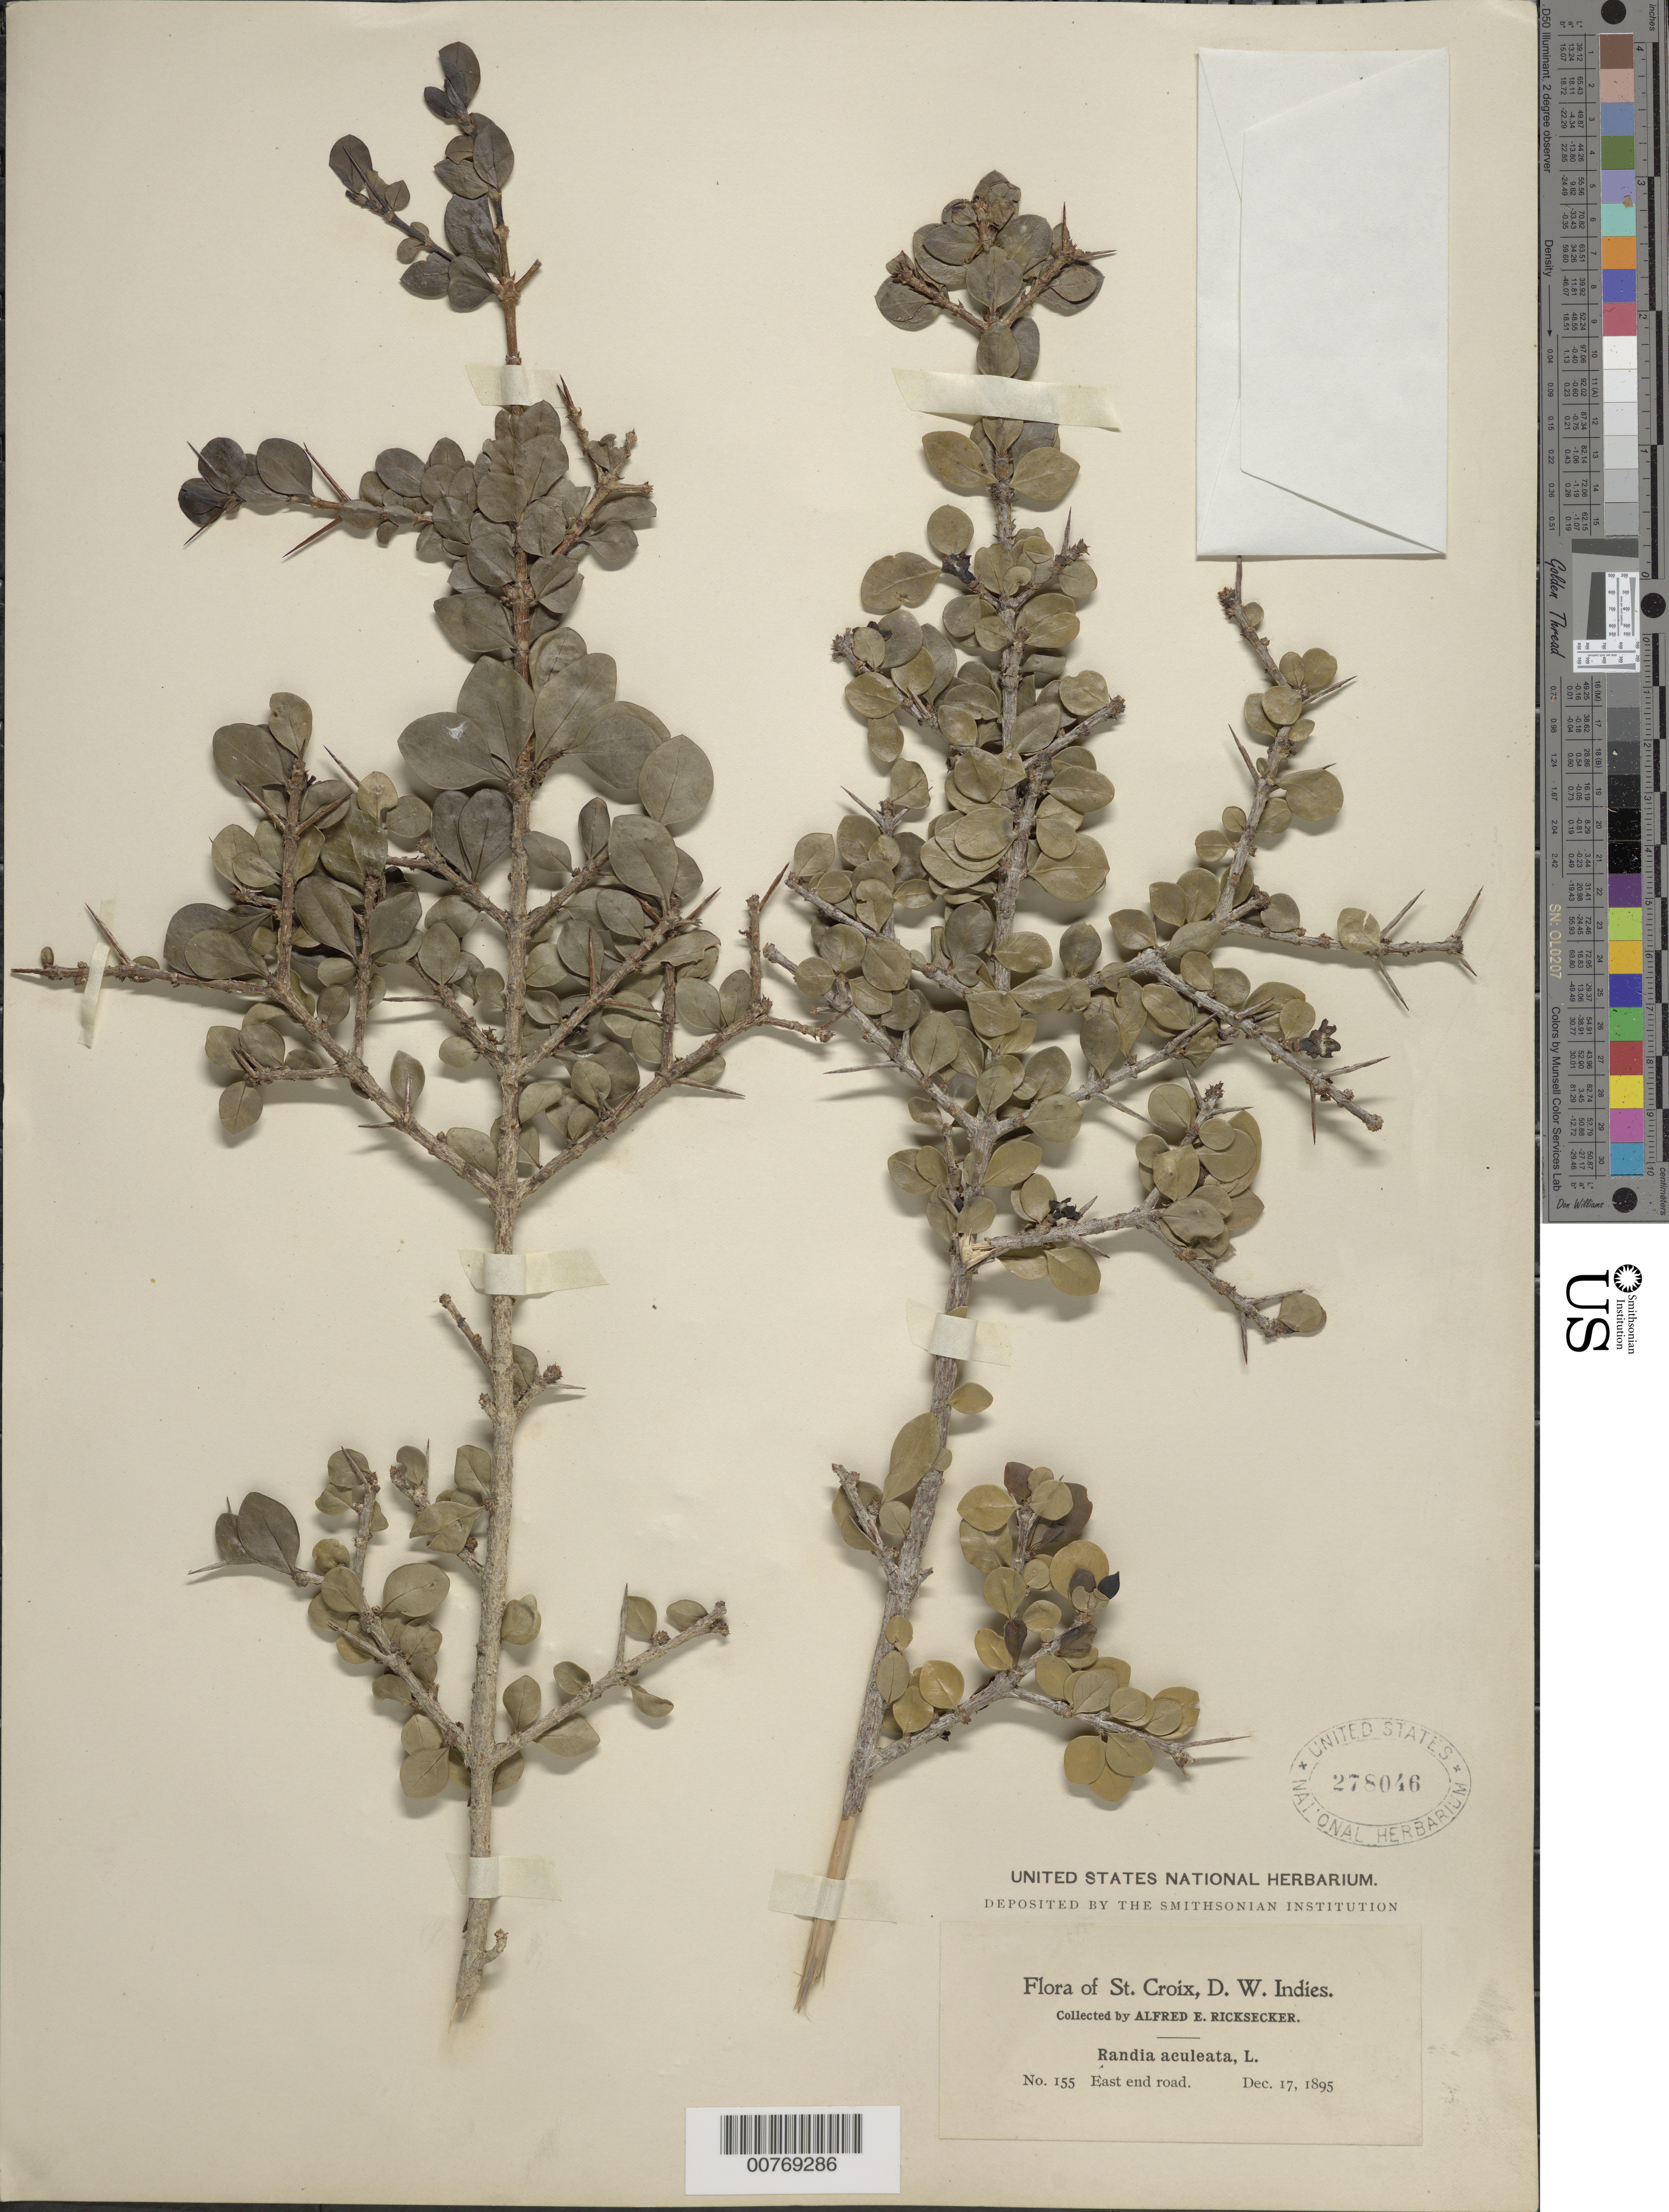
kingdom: Plantae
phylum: Tracheophyta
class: Magnoliopsida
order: Gentianales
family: Rubiaceae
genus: Randia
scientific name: Randia aculeata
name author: L.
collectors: A. E. Ricksecker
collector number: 155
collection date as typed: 17 Dec 1895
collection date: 1895-12-17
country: U.S. Virgin Islands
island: St. Croix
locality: East end road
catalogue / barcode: US 278046